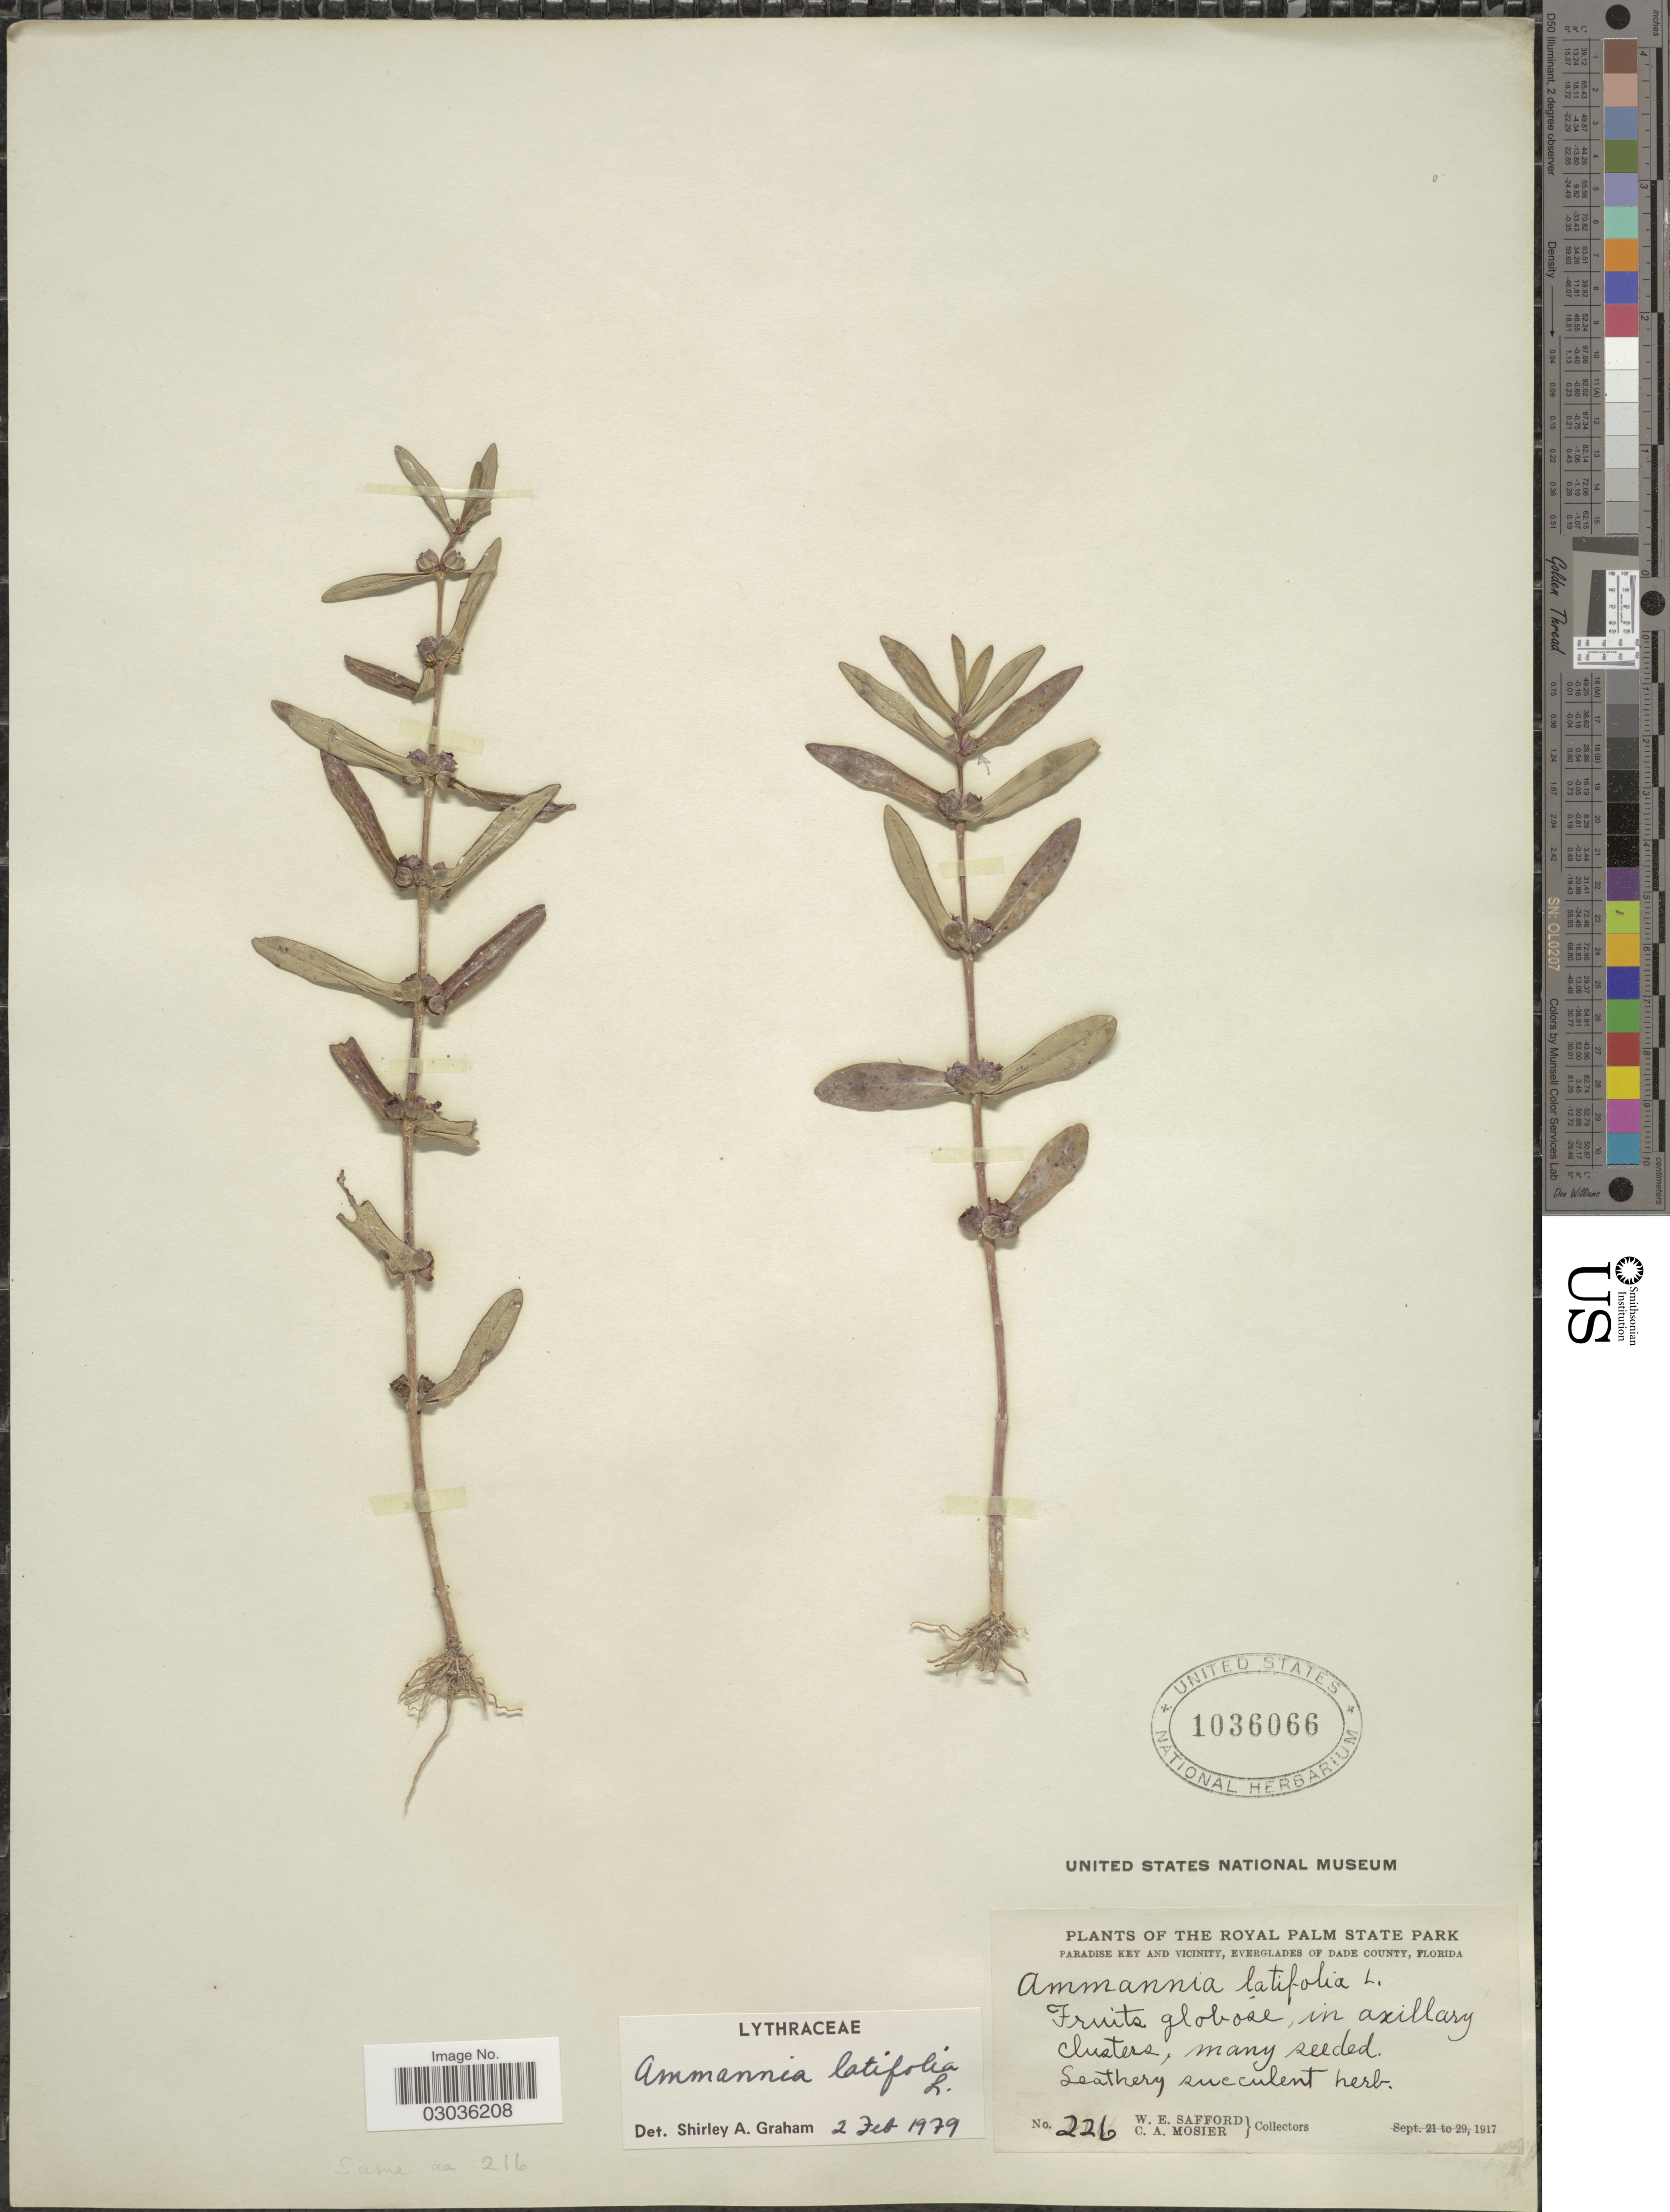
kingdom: Plantae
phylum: Tracheophyta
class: Magnoliopsida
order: Myrtales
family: Lythraceae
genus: Ammannia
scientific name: Ammannia latifolia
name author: L.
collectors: W. E. Safford & C. A. Mosier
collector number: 226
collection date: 1917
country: United States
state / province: Florida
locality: The Royal Palm State Park, Paradise Key and vicinity, Everglades of Dade County.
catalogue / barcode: US 1036066